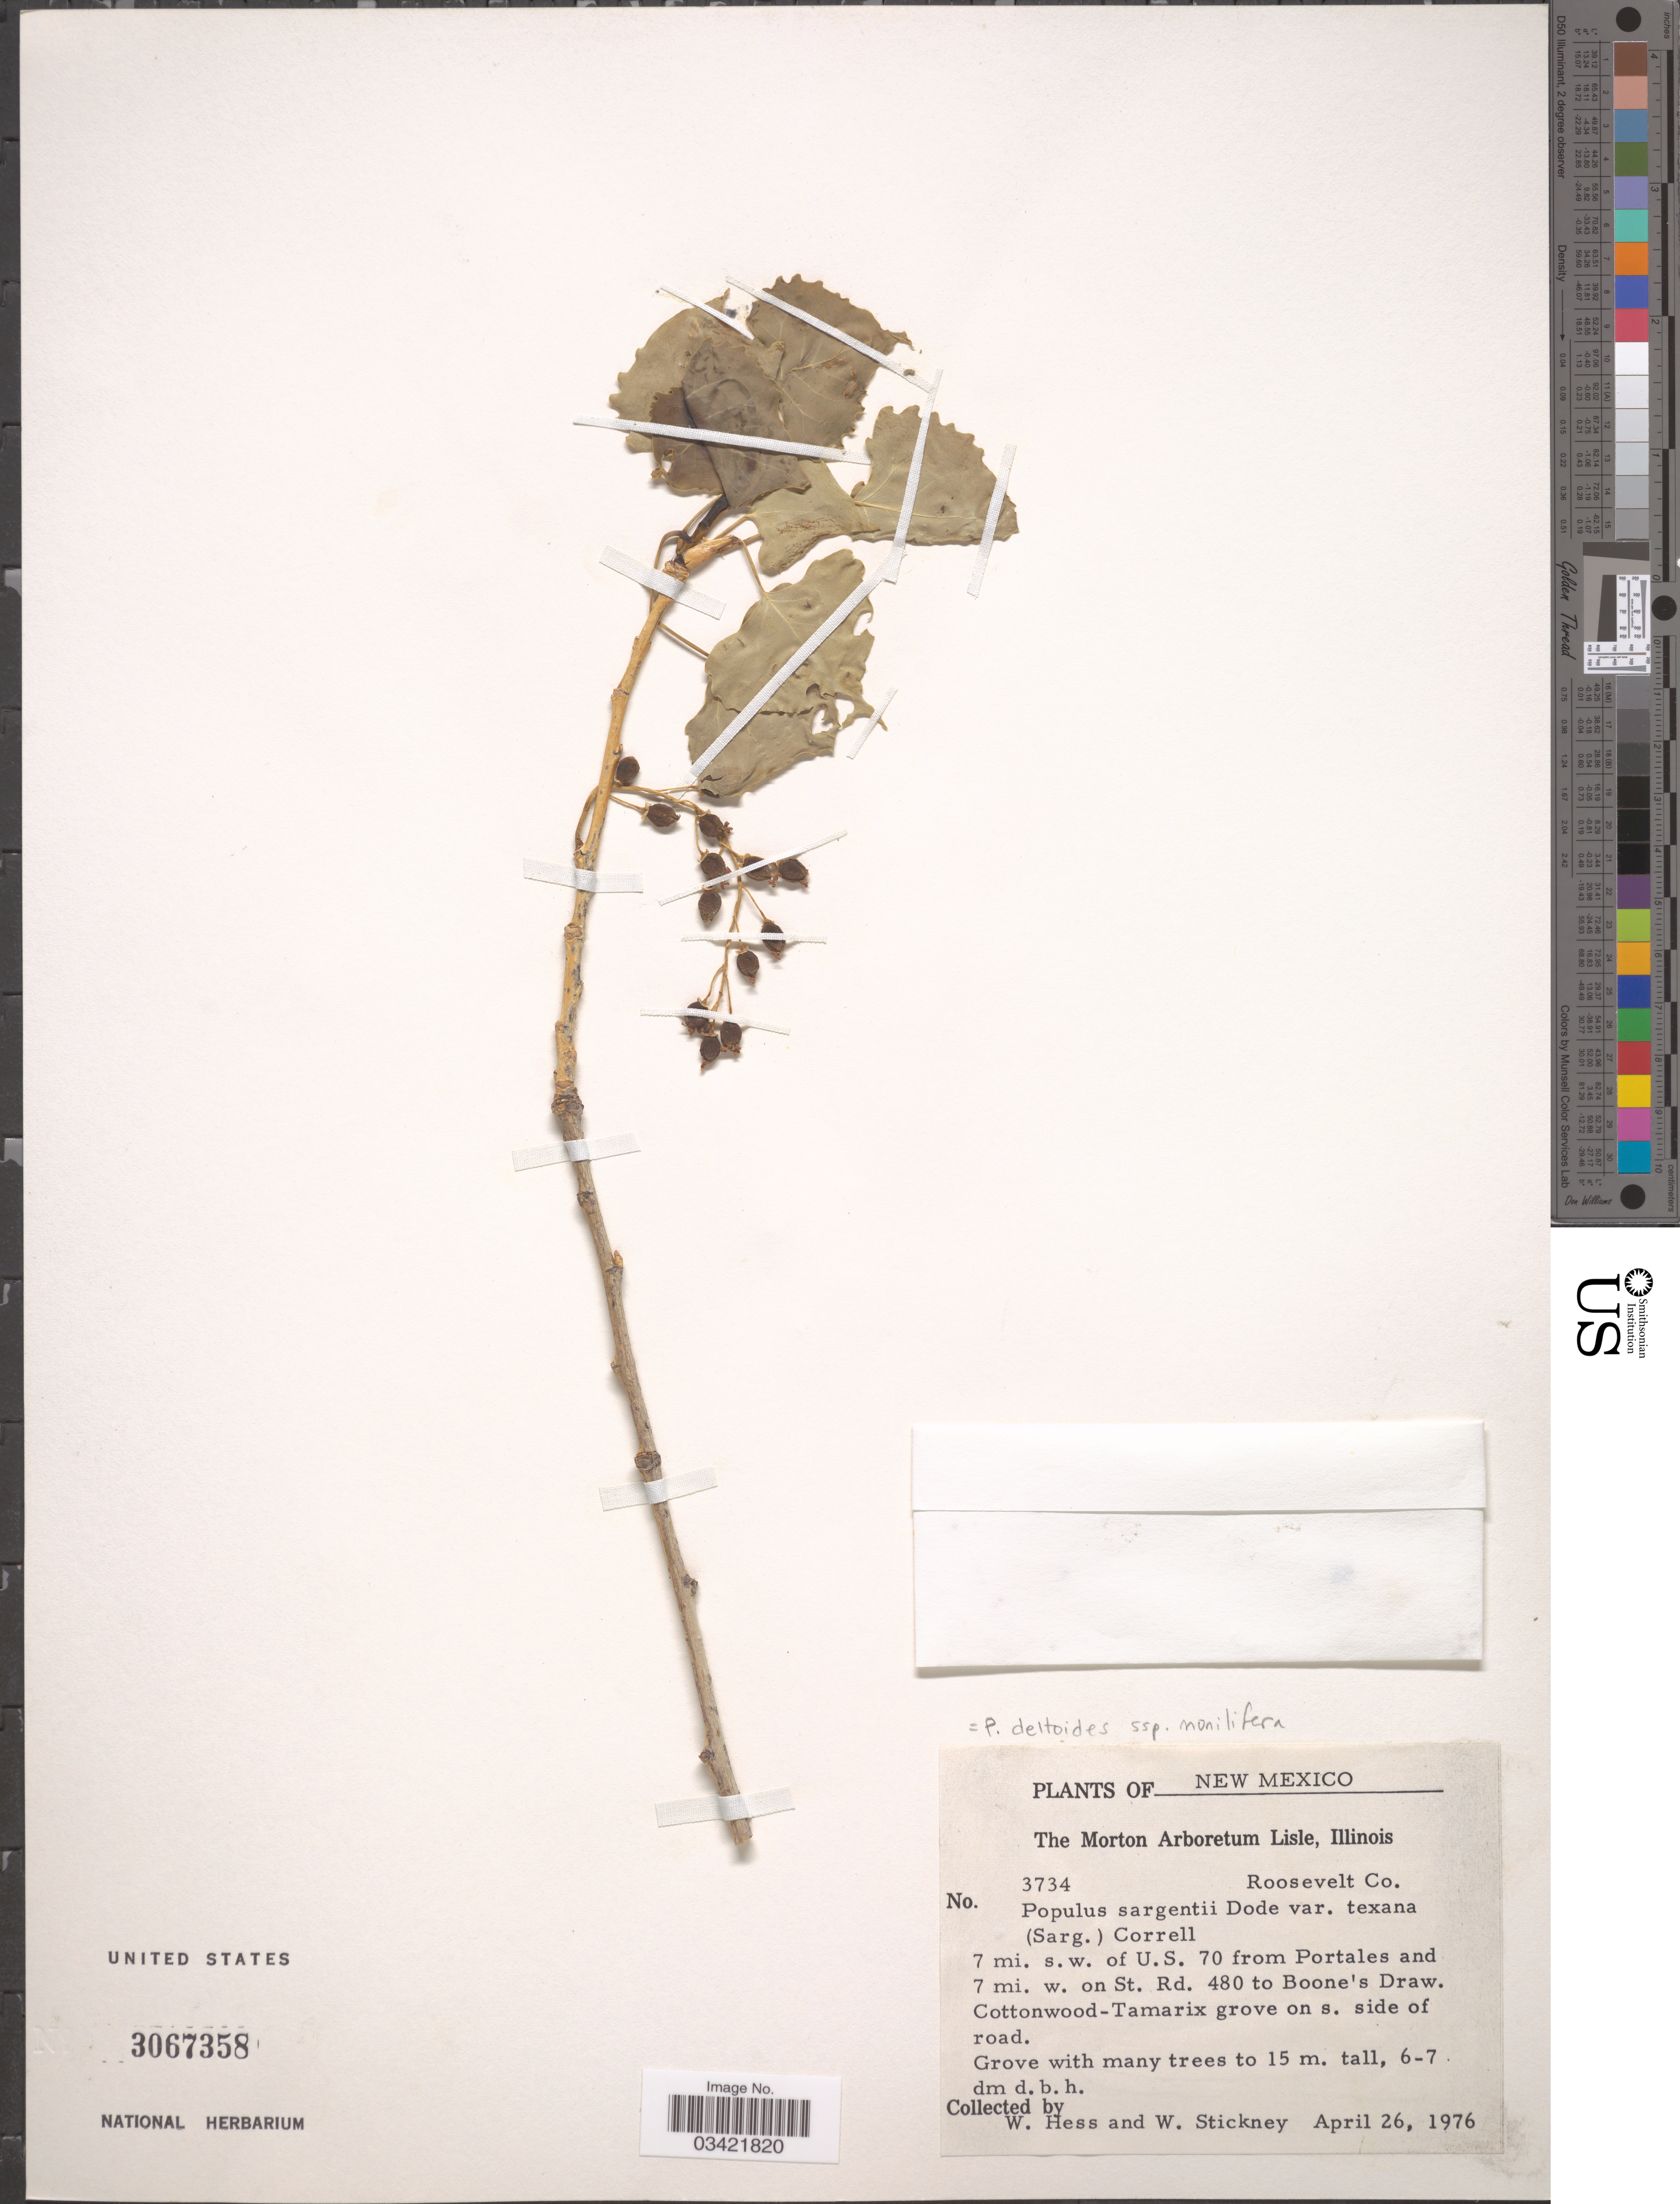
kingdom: Plantae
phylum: Tracheophyta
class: Magnoliopsida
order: Malpighiales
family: Salicaceae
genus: Populus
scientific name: Populus deltoides subsp. monilifera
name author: (Aiton) Eckenw.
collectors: W. Hess & W. Stickney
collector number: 3734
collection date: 1976-04-26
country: United States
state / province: New Mexico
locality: Roosevelt Co. 7 mi. s.w. of U.S. 70 from Portales and 7 mi. w. on St. Rd. 480 to Boone's Draw. Cottonwood-Tamarix grove on s. side of road.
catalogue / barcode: US 3067358